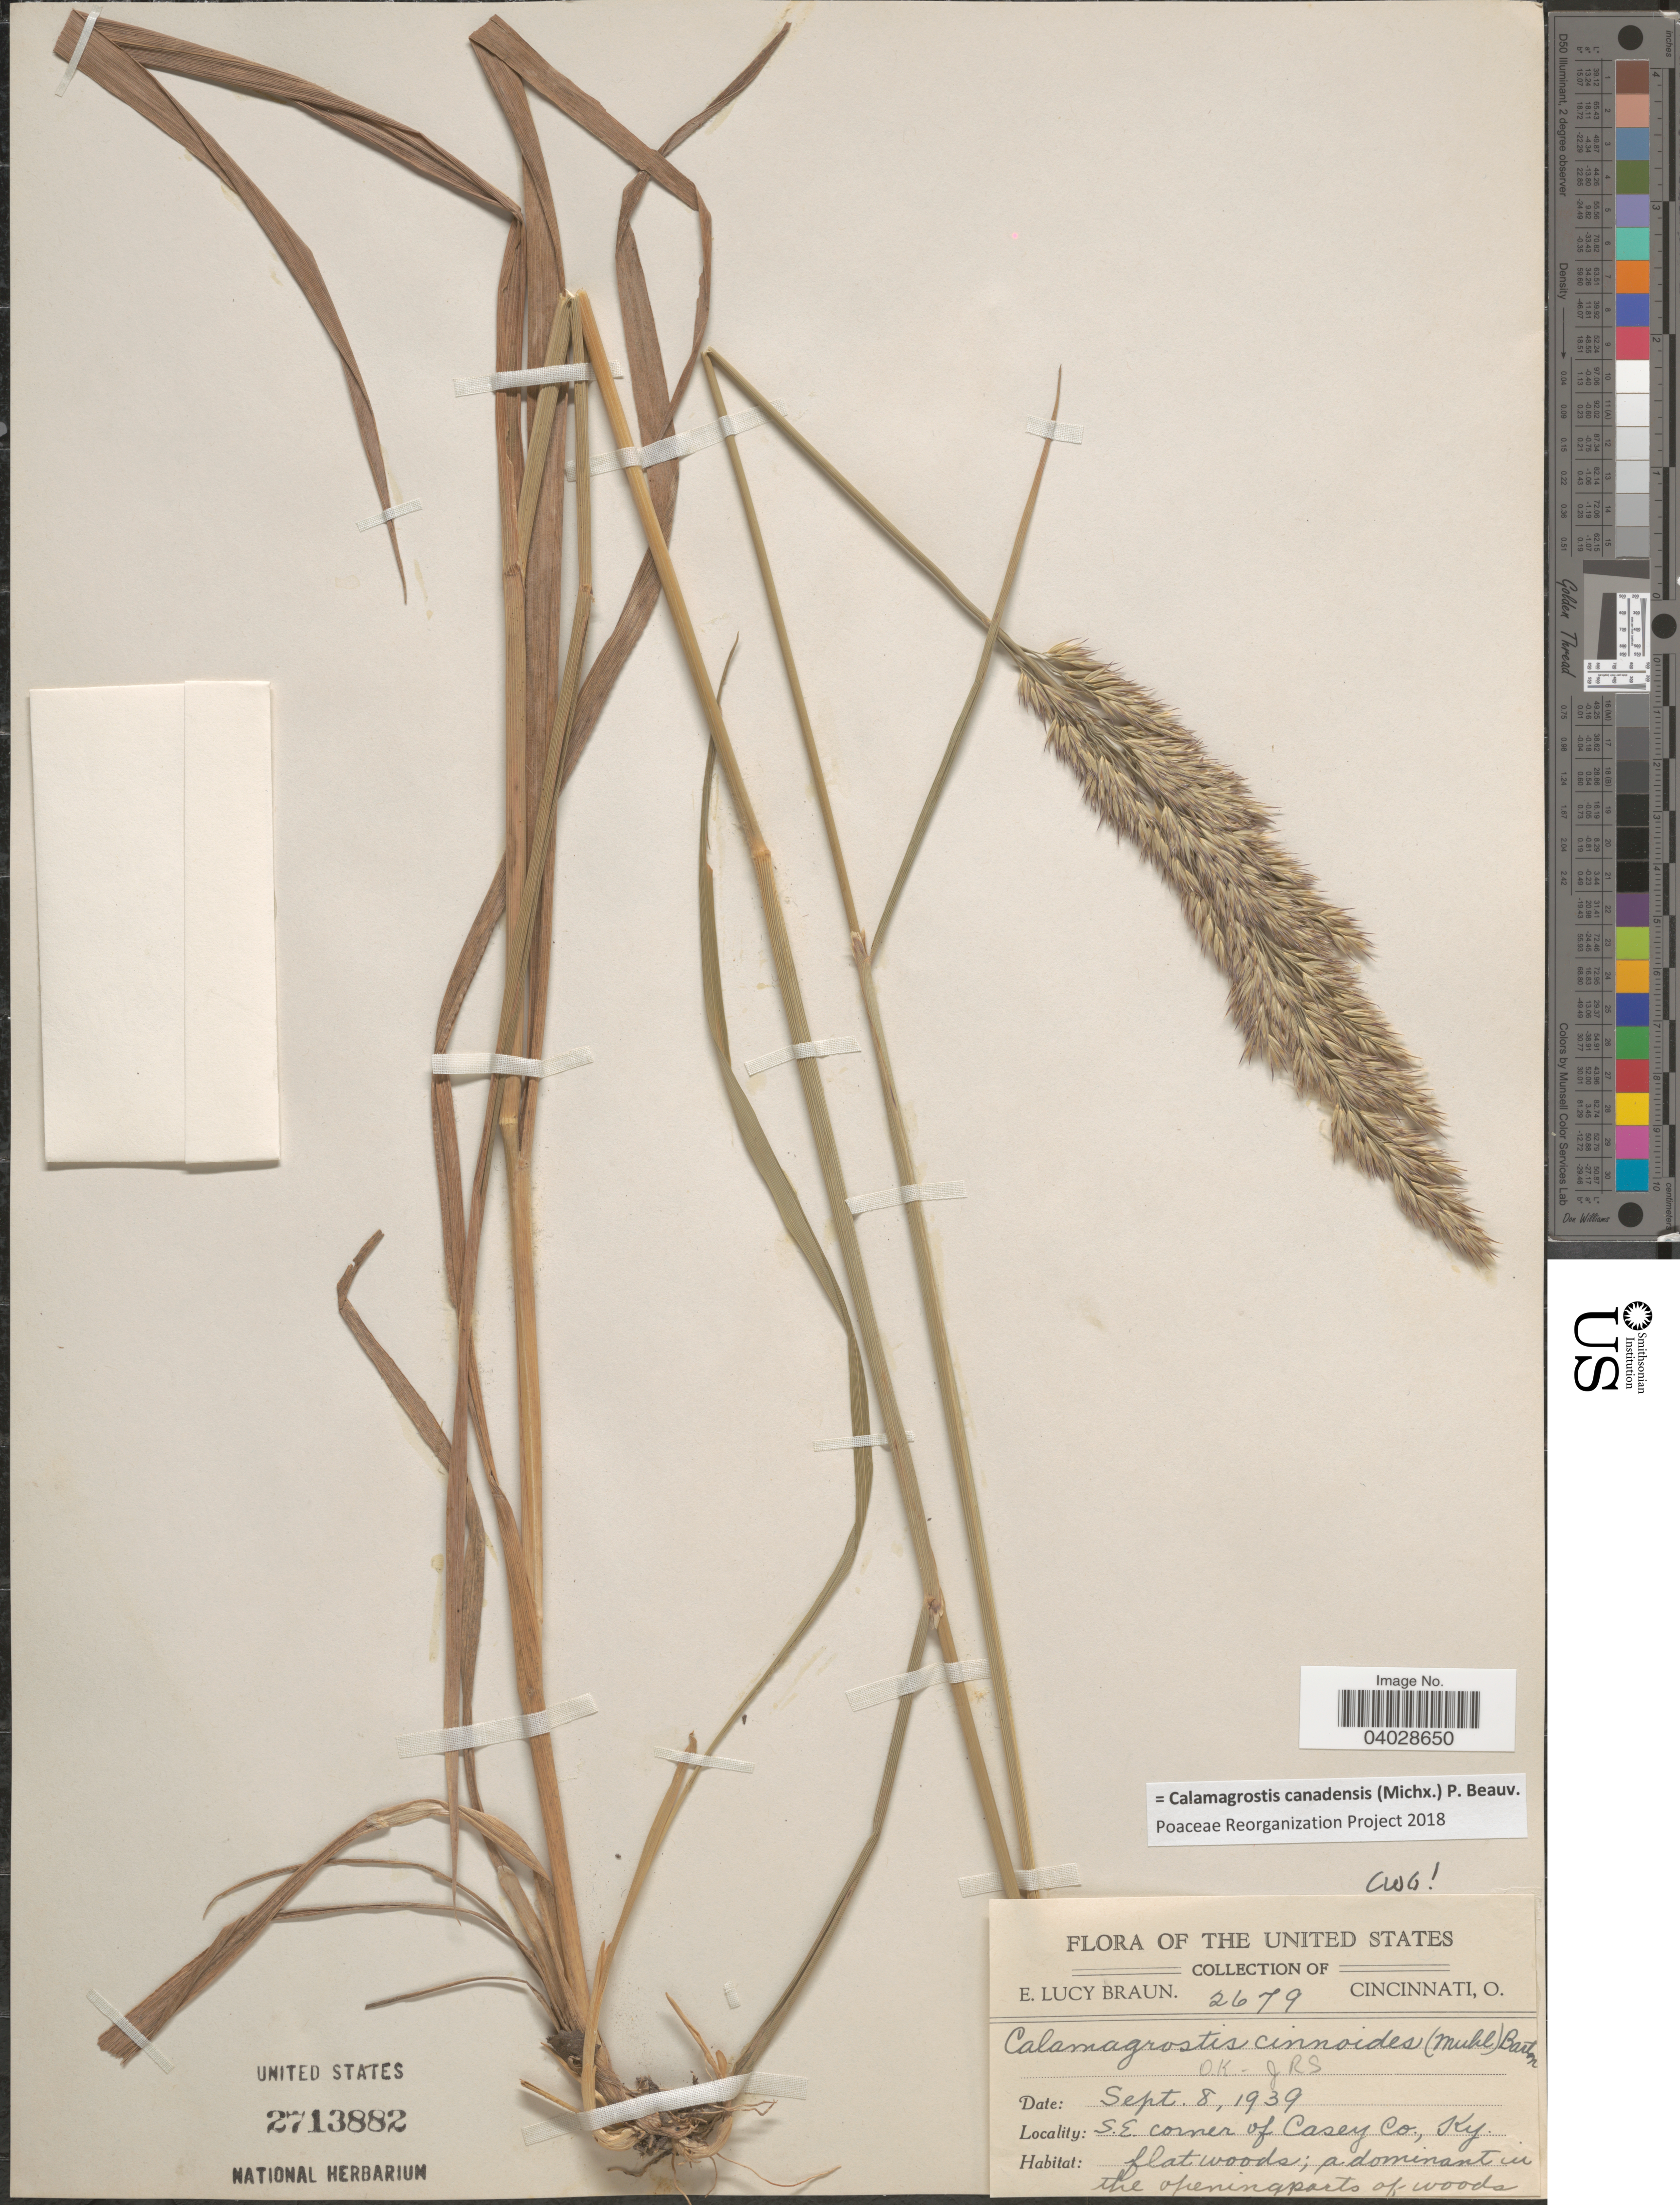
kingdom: Plantae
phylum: Tracheophyta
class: Liliopsida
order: Poales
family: Poaceae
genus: Calamagrostis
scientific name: Calamagrostis canadensis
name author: (Michx.) P. Beauv.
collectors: E. L. Braun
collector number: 2679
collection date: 1939-09-08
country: United States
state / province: Kentucky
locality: S.E. corner of Casey Co. Flatwoods; a dominant in the opening parts of woods.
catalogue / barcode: US 2713882